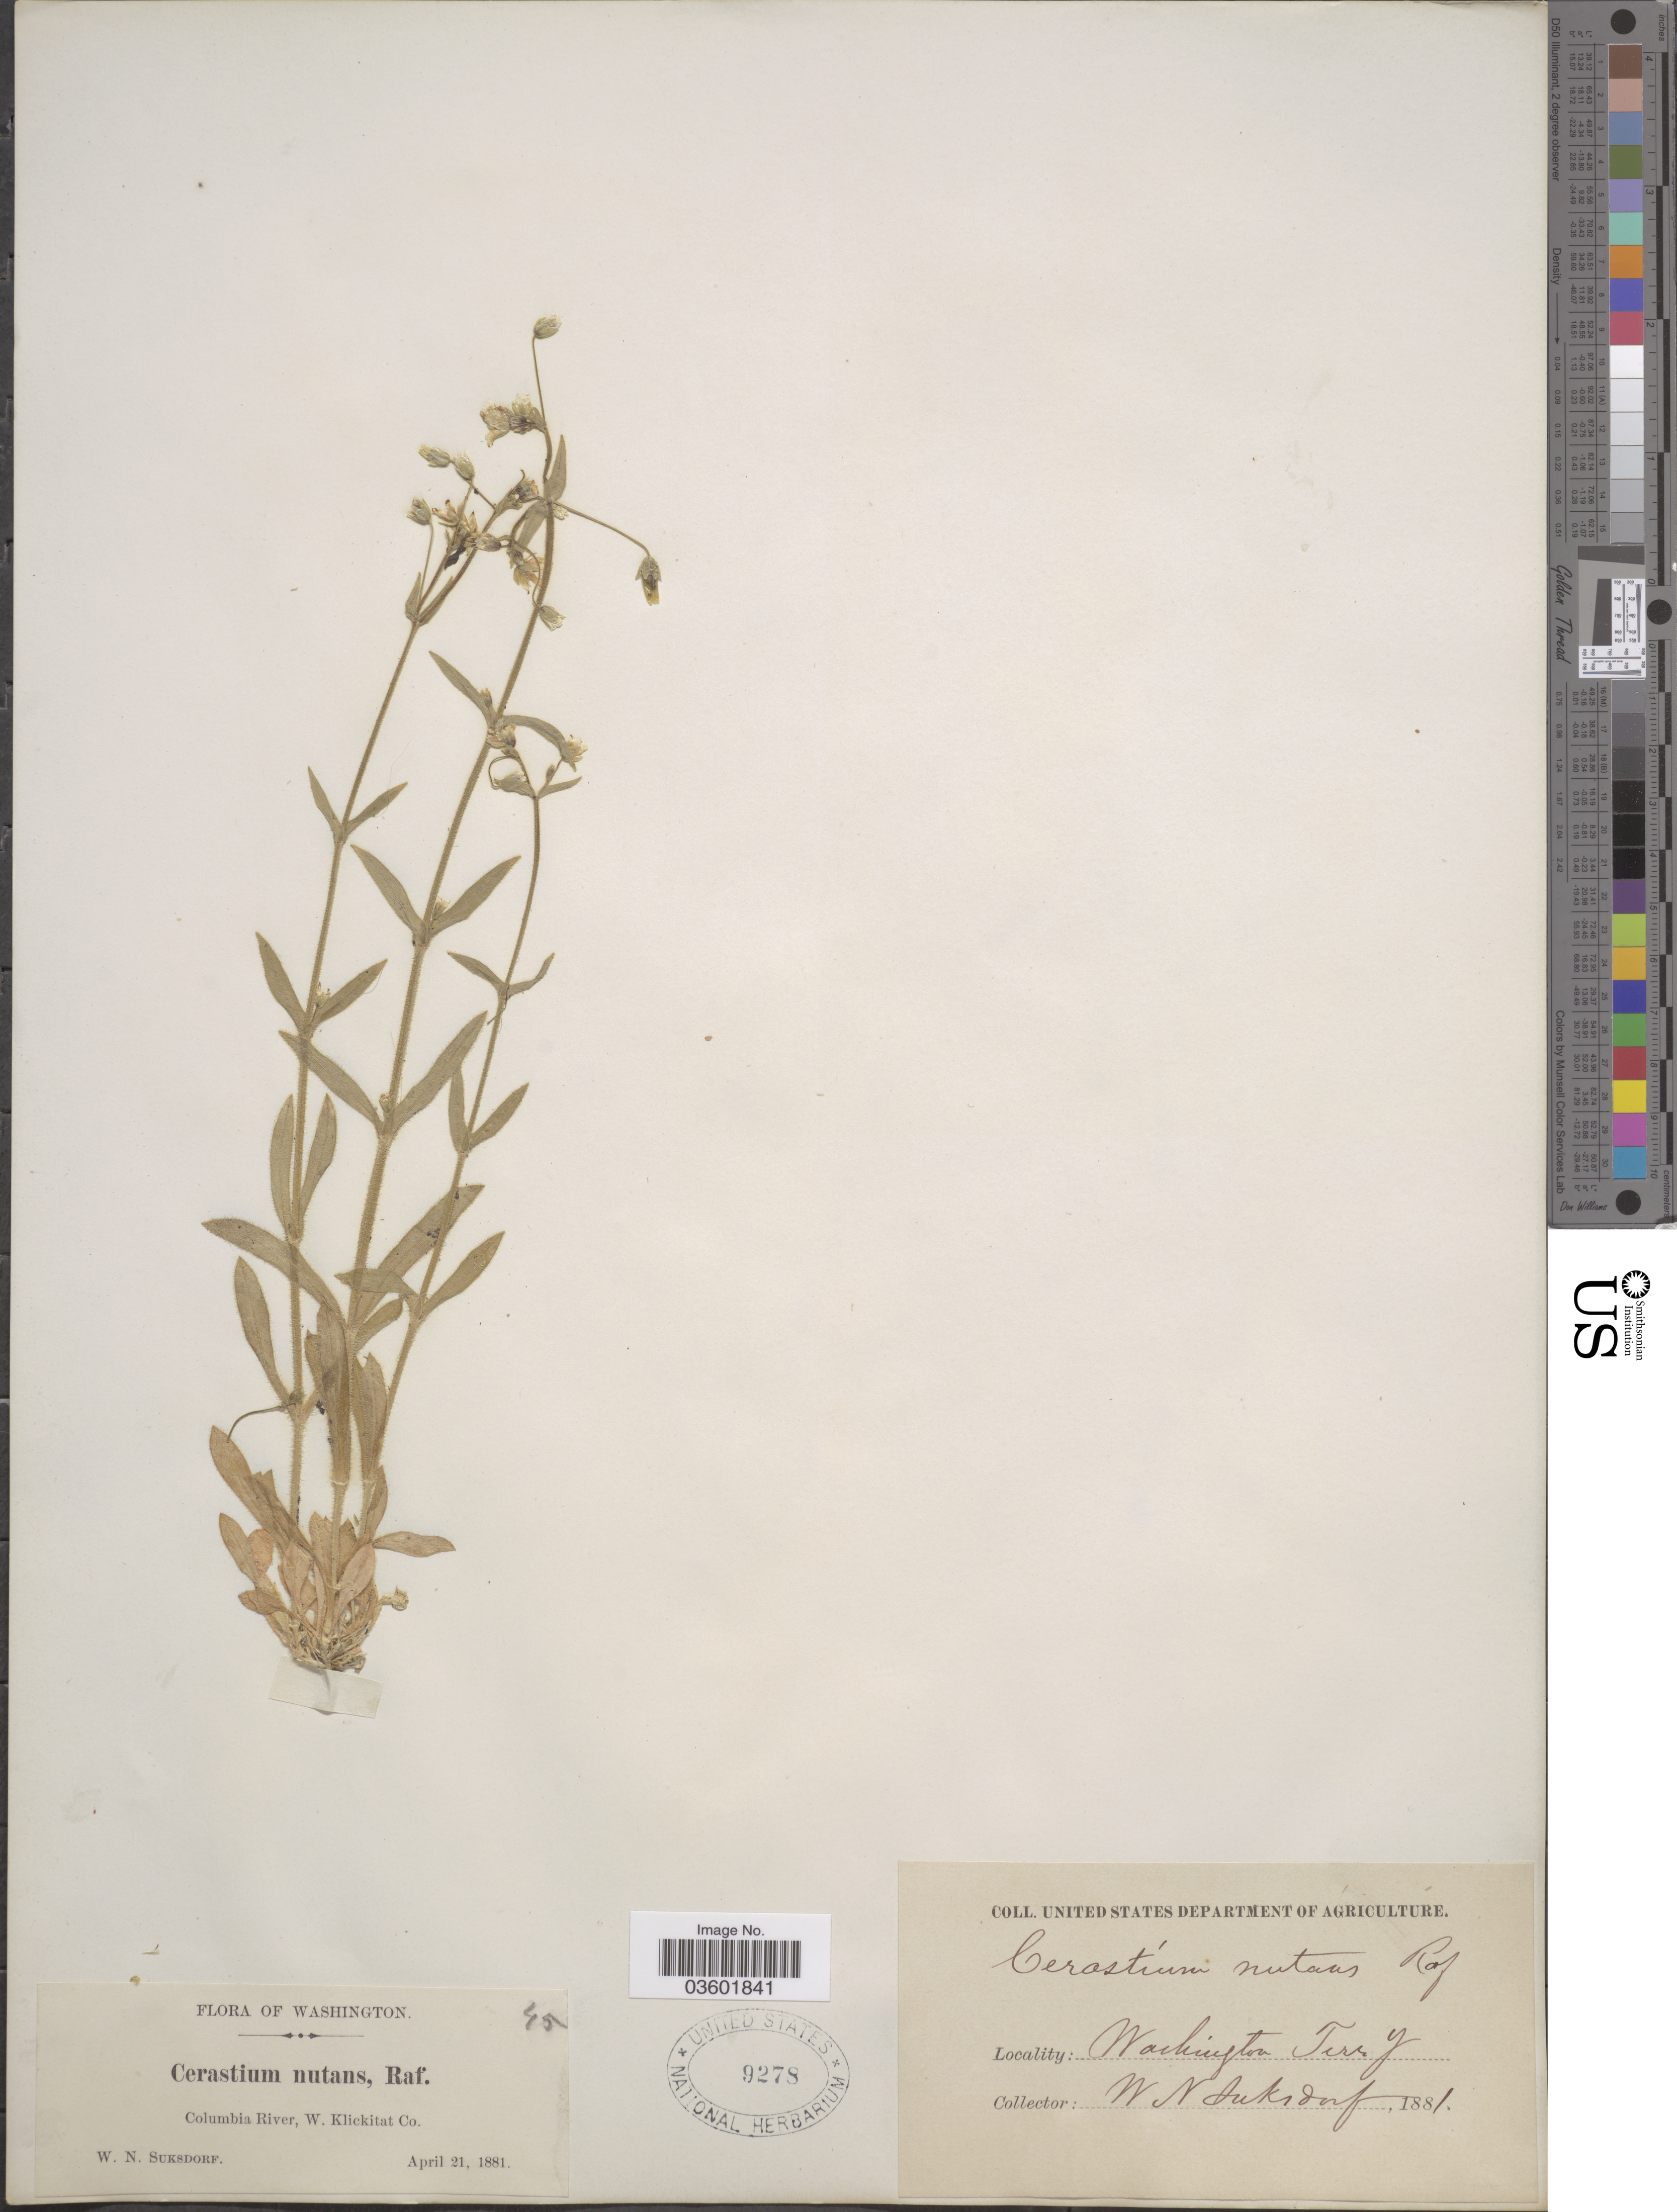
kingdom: Plantae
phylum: Tracheophyta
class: Magnoliopsida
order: Caryophyllales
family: Caryophyllaceae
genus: Cerastium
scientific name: Cerastium longipedunculatum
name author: Muhl.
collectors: W. N. Suksdorf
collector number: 45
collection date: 1881-04-21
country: United States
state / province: Washington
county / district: Klickitat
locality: Columbia River, W. Klickitat Co.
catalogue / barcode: US 9278